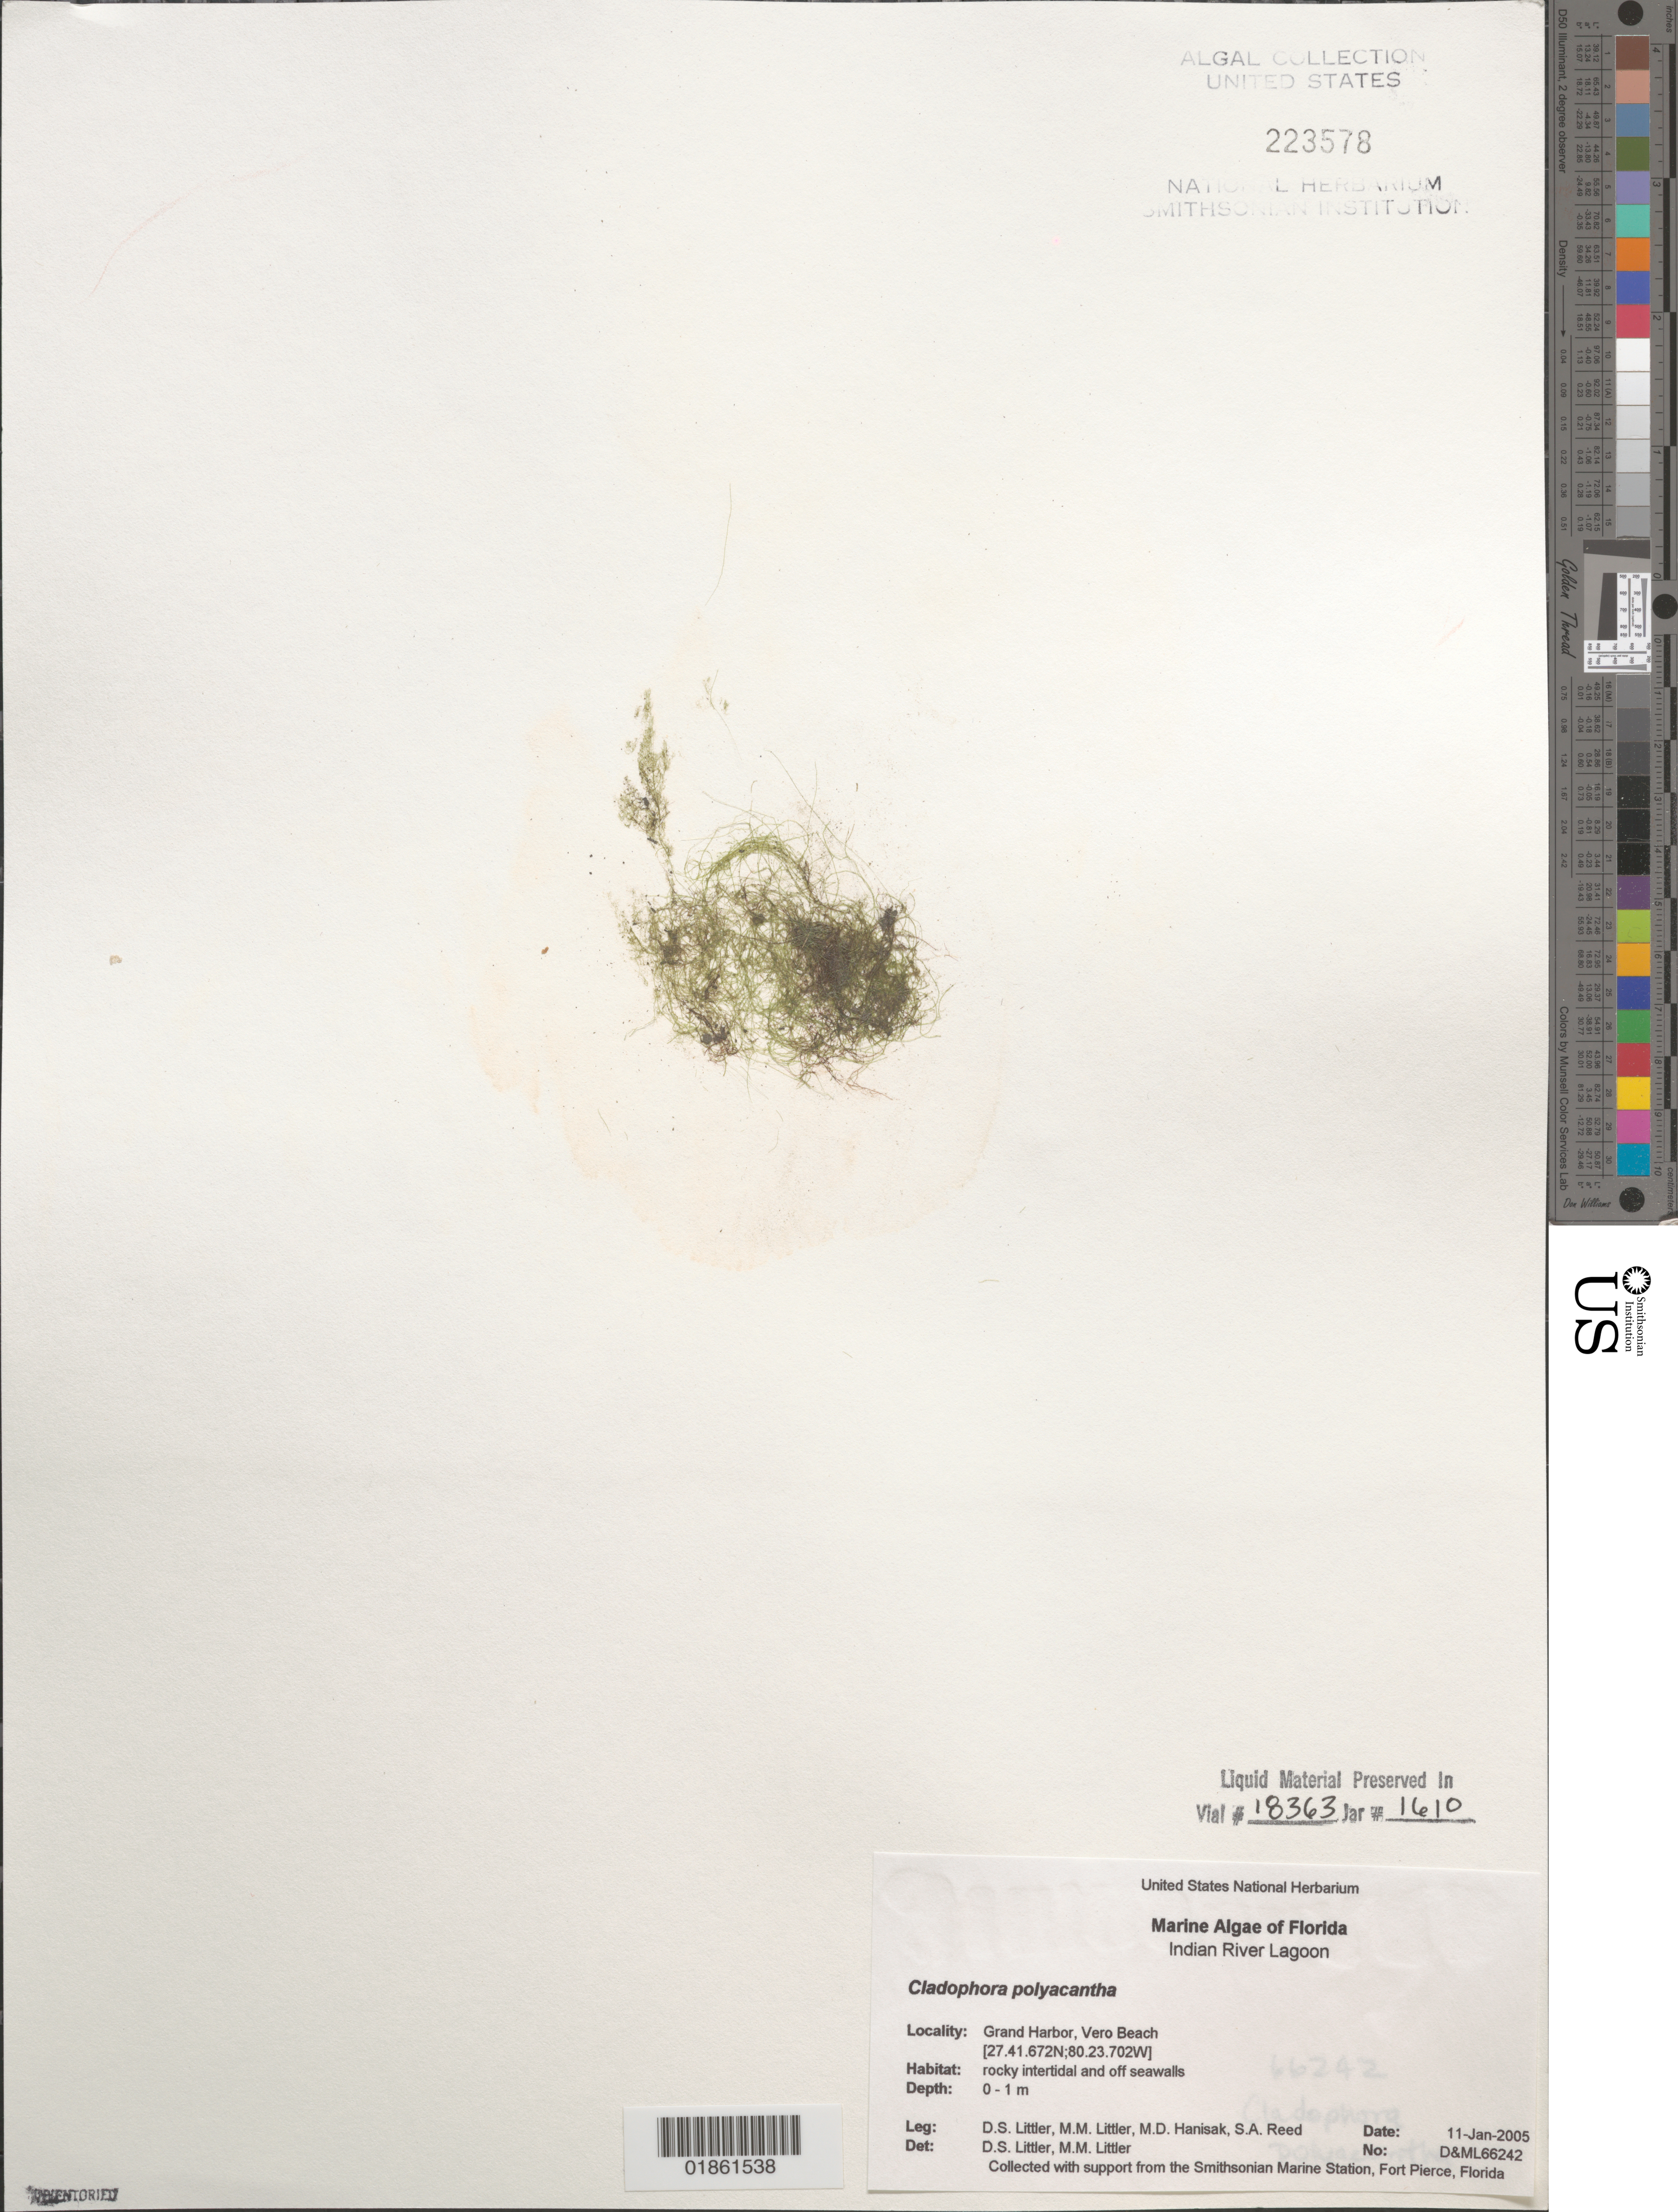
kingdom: Plantae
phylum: Chlorophyta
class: Ulvophyceae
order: Cladophorales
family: Anadyomenaceae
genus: Willeella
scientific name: Willeella brachyclados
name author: (Montagne) M.J. Wynne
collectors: D. S. Littler, M. Hanisak & S. Reed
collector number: D&ML66242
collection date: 2005-01-11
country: United States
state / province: Florida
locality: Indian River Lagoon. Grand Harbor, Vero Beach.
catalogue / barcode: US 223578